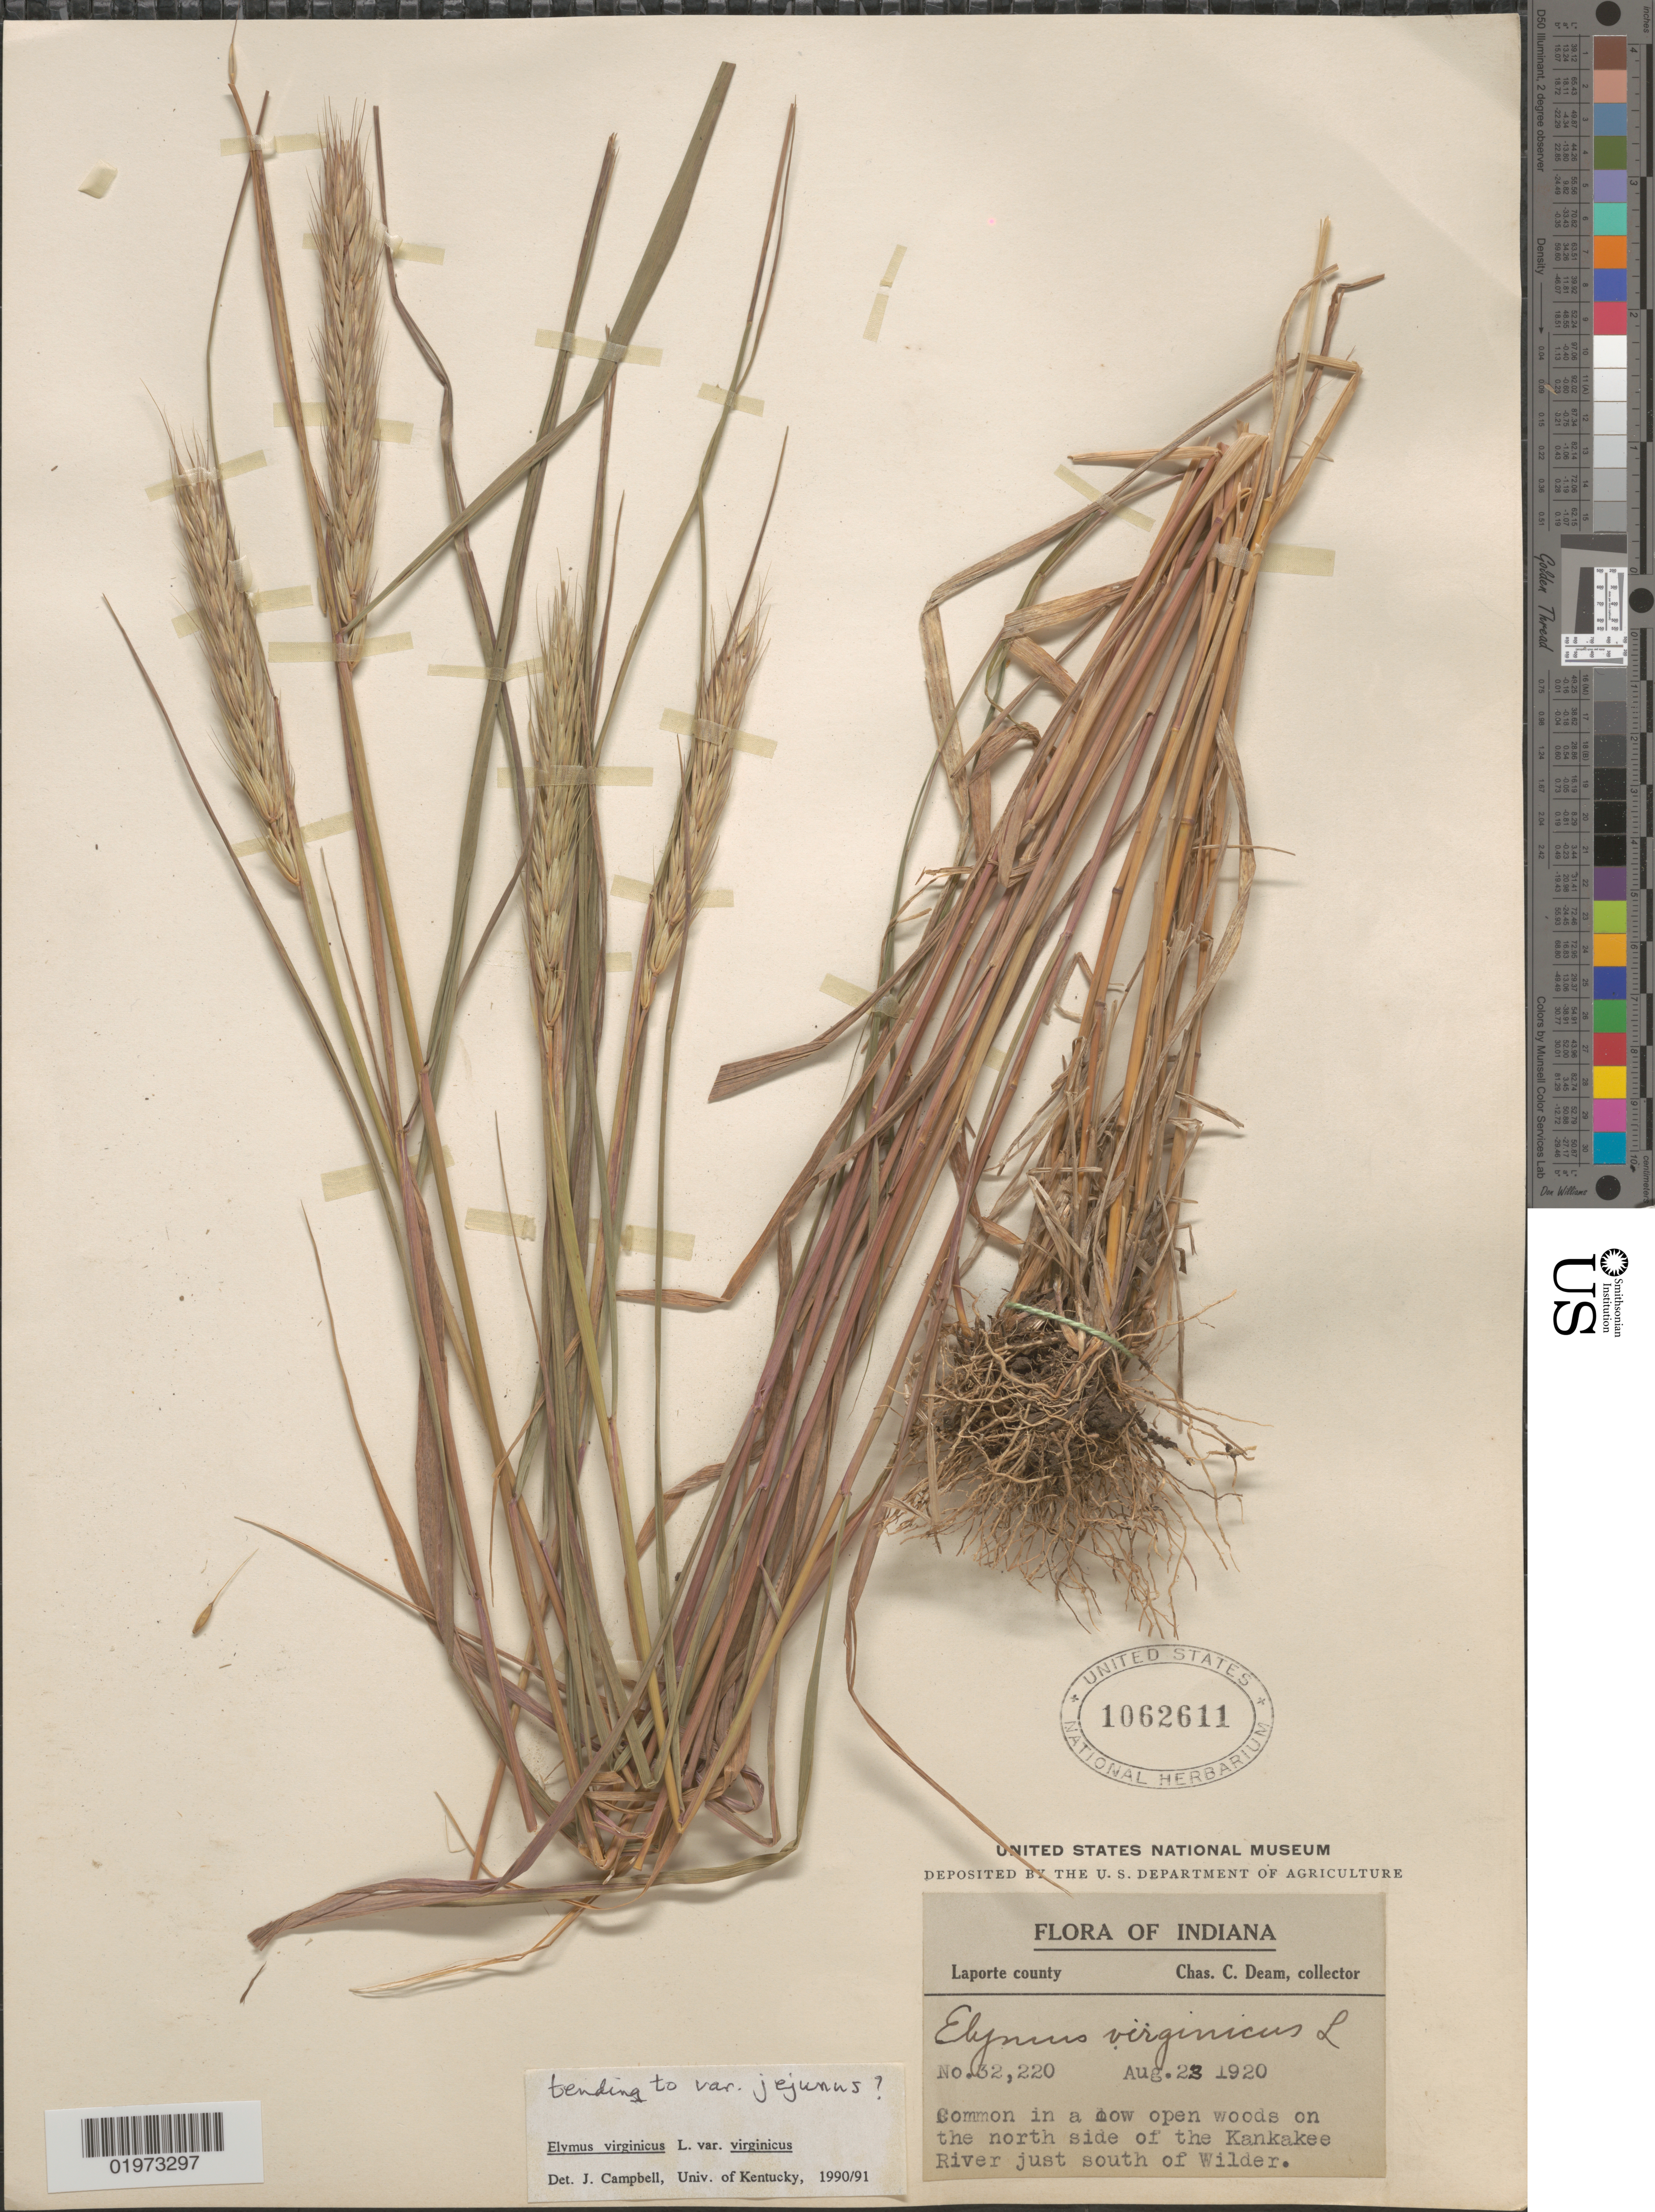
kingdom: Plantae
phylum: Tracheophyta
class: Liliopsida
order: Poales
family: Poaceae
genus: Elymus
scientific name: Elymus virginicus var. virginicus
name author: L.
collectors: C. C. Deam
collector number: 32220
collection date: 1920-08-23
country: United States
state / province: Indiana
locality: Laporte county. Common in a low open woods on the north side of the Kankakee River just north of Wilder.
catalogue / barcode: US 1062611